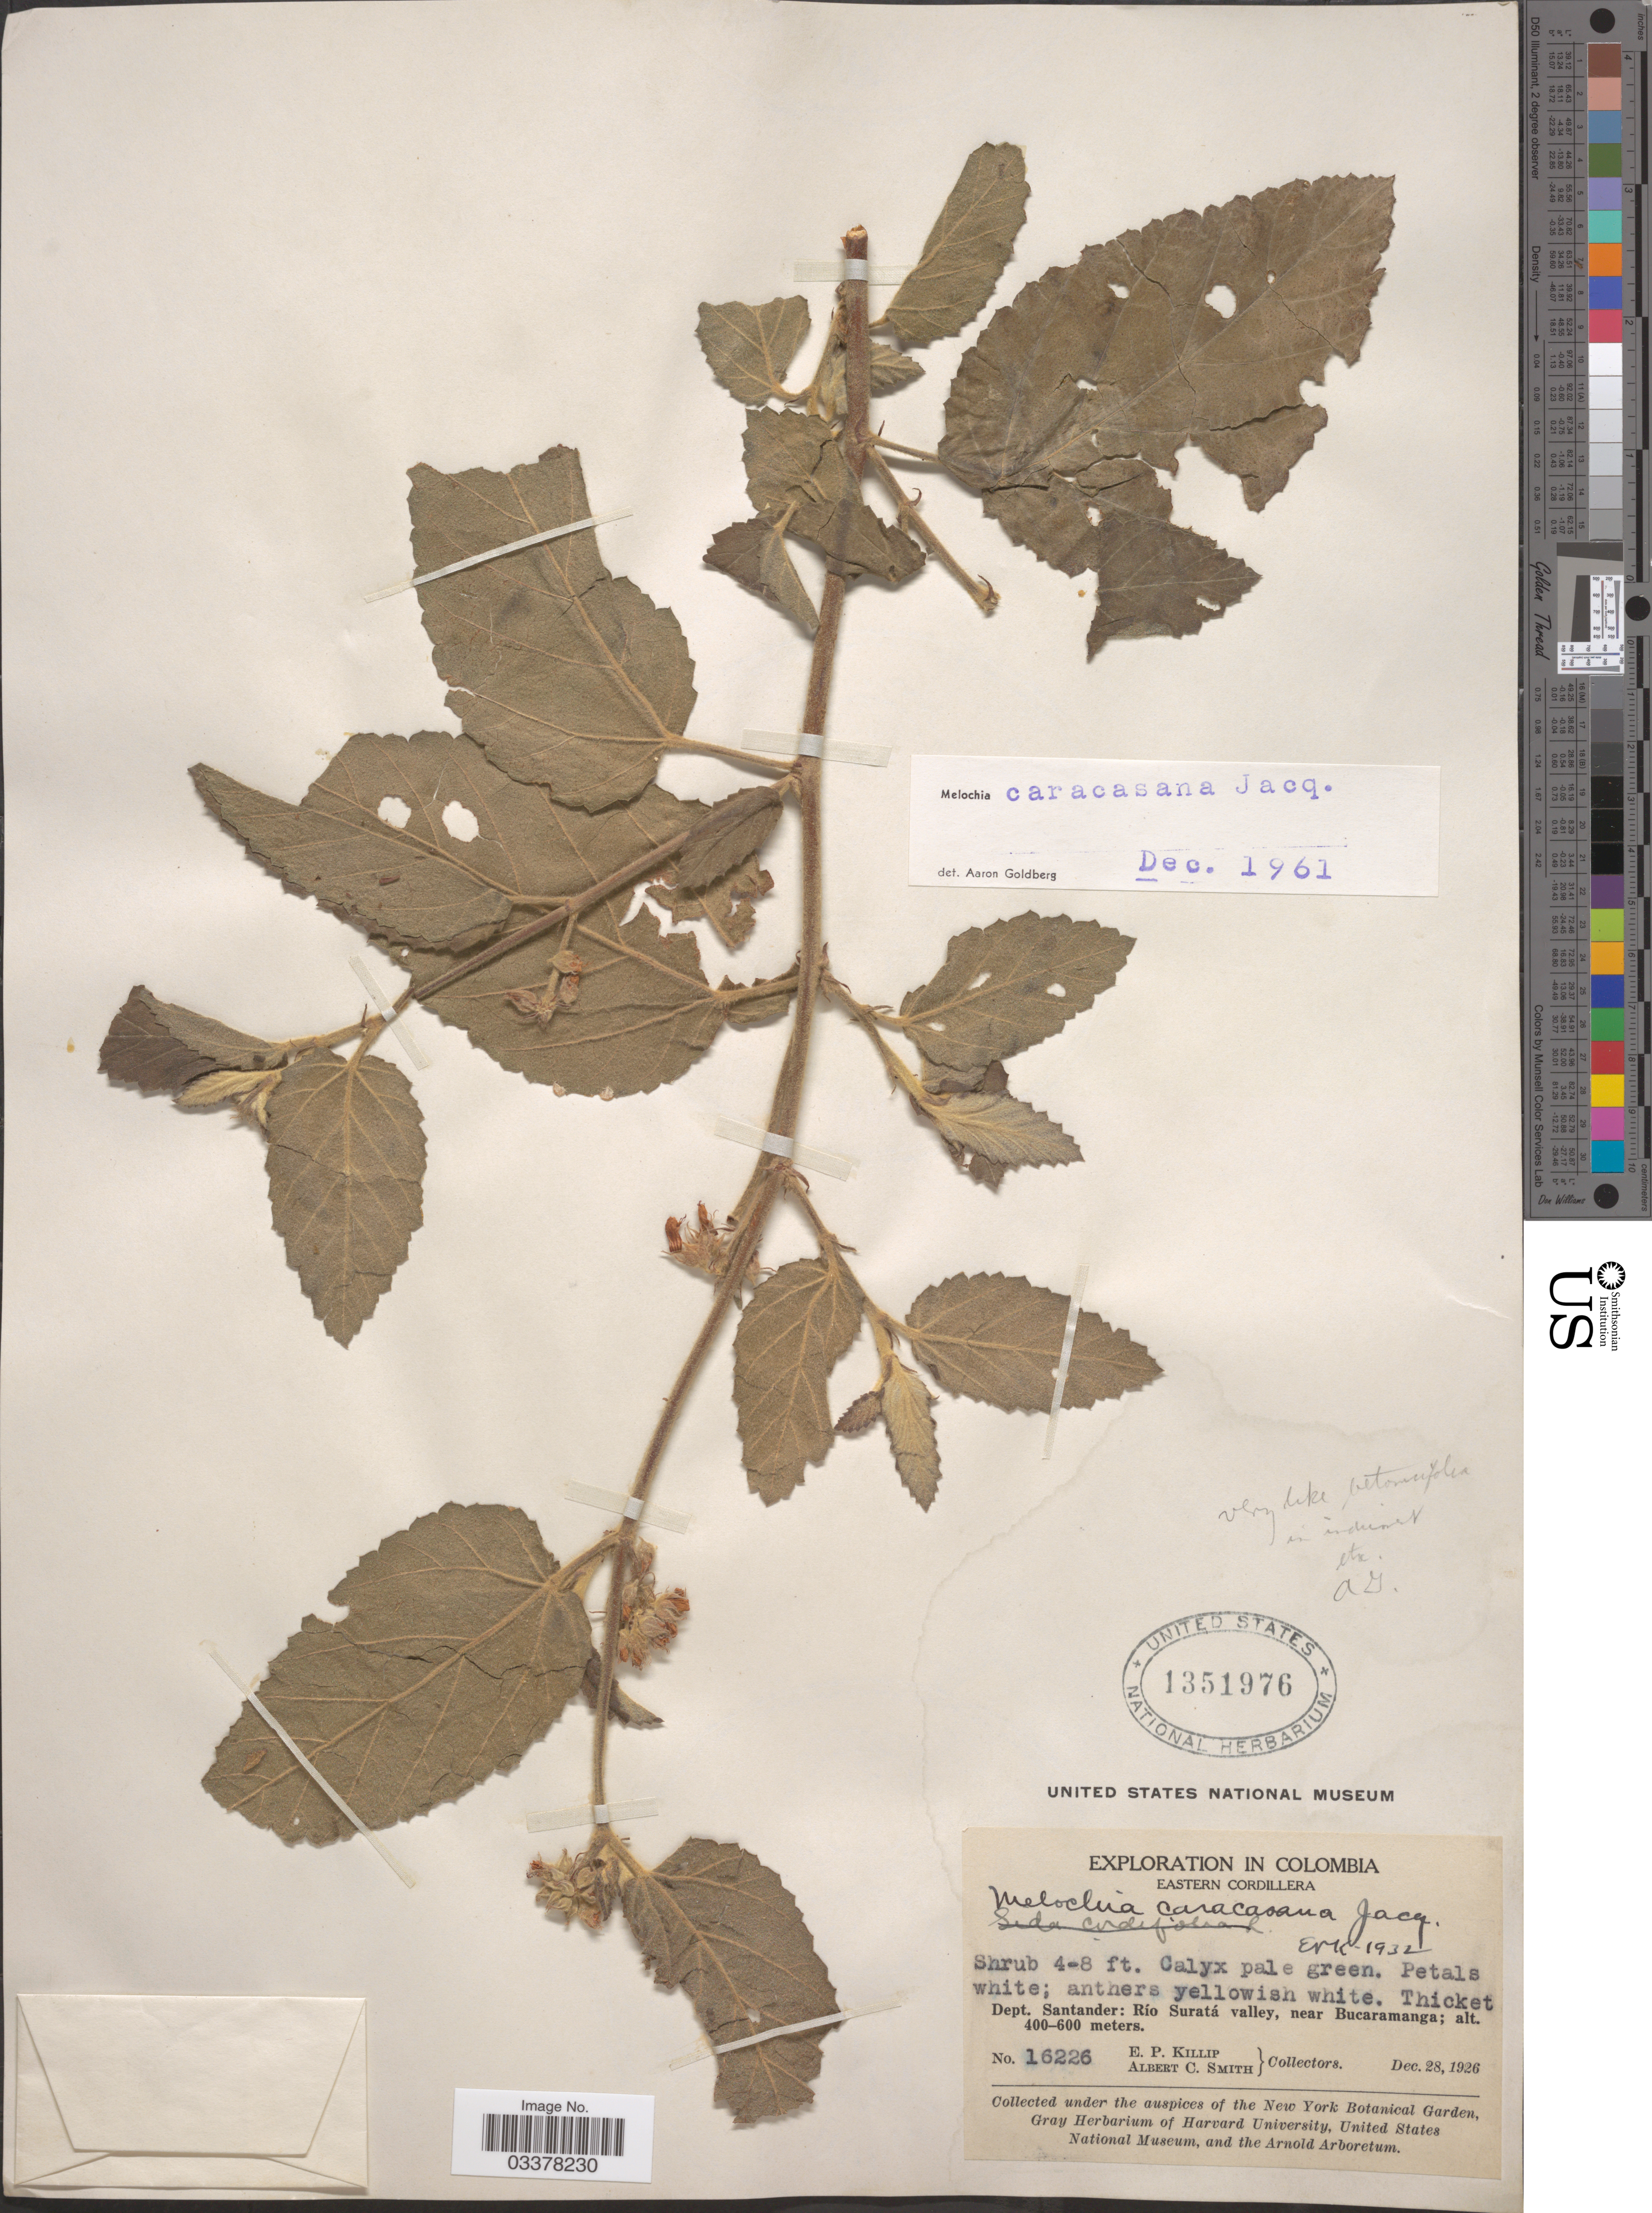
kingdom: Plantae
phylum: Tracheophyta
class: Magnoliopsida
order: Malvales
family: Malvaceae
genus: Melochia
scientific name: Melochia caracasana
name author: Jacq.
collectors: E. P. Killip & A. C. Smith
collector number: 16226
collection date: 1926-12-28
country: Colombia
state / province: Santander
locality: Eastern Cordillera. Dept. Santander: Río Suratá valley, near Bucaramanga.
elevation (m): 400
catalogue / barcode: US 1351976